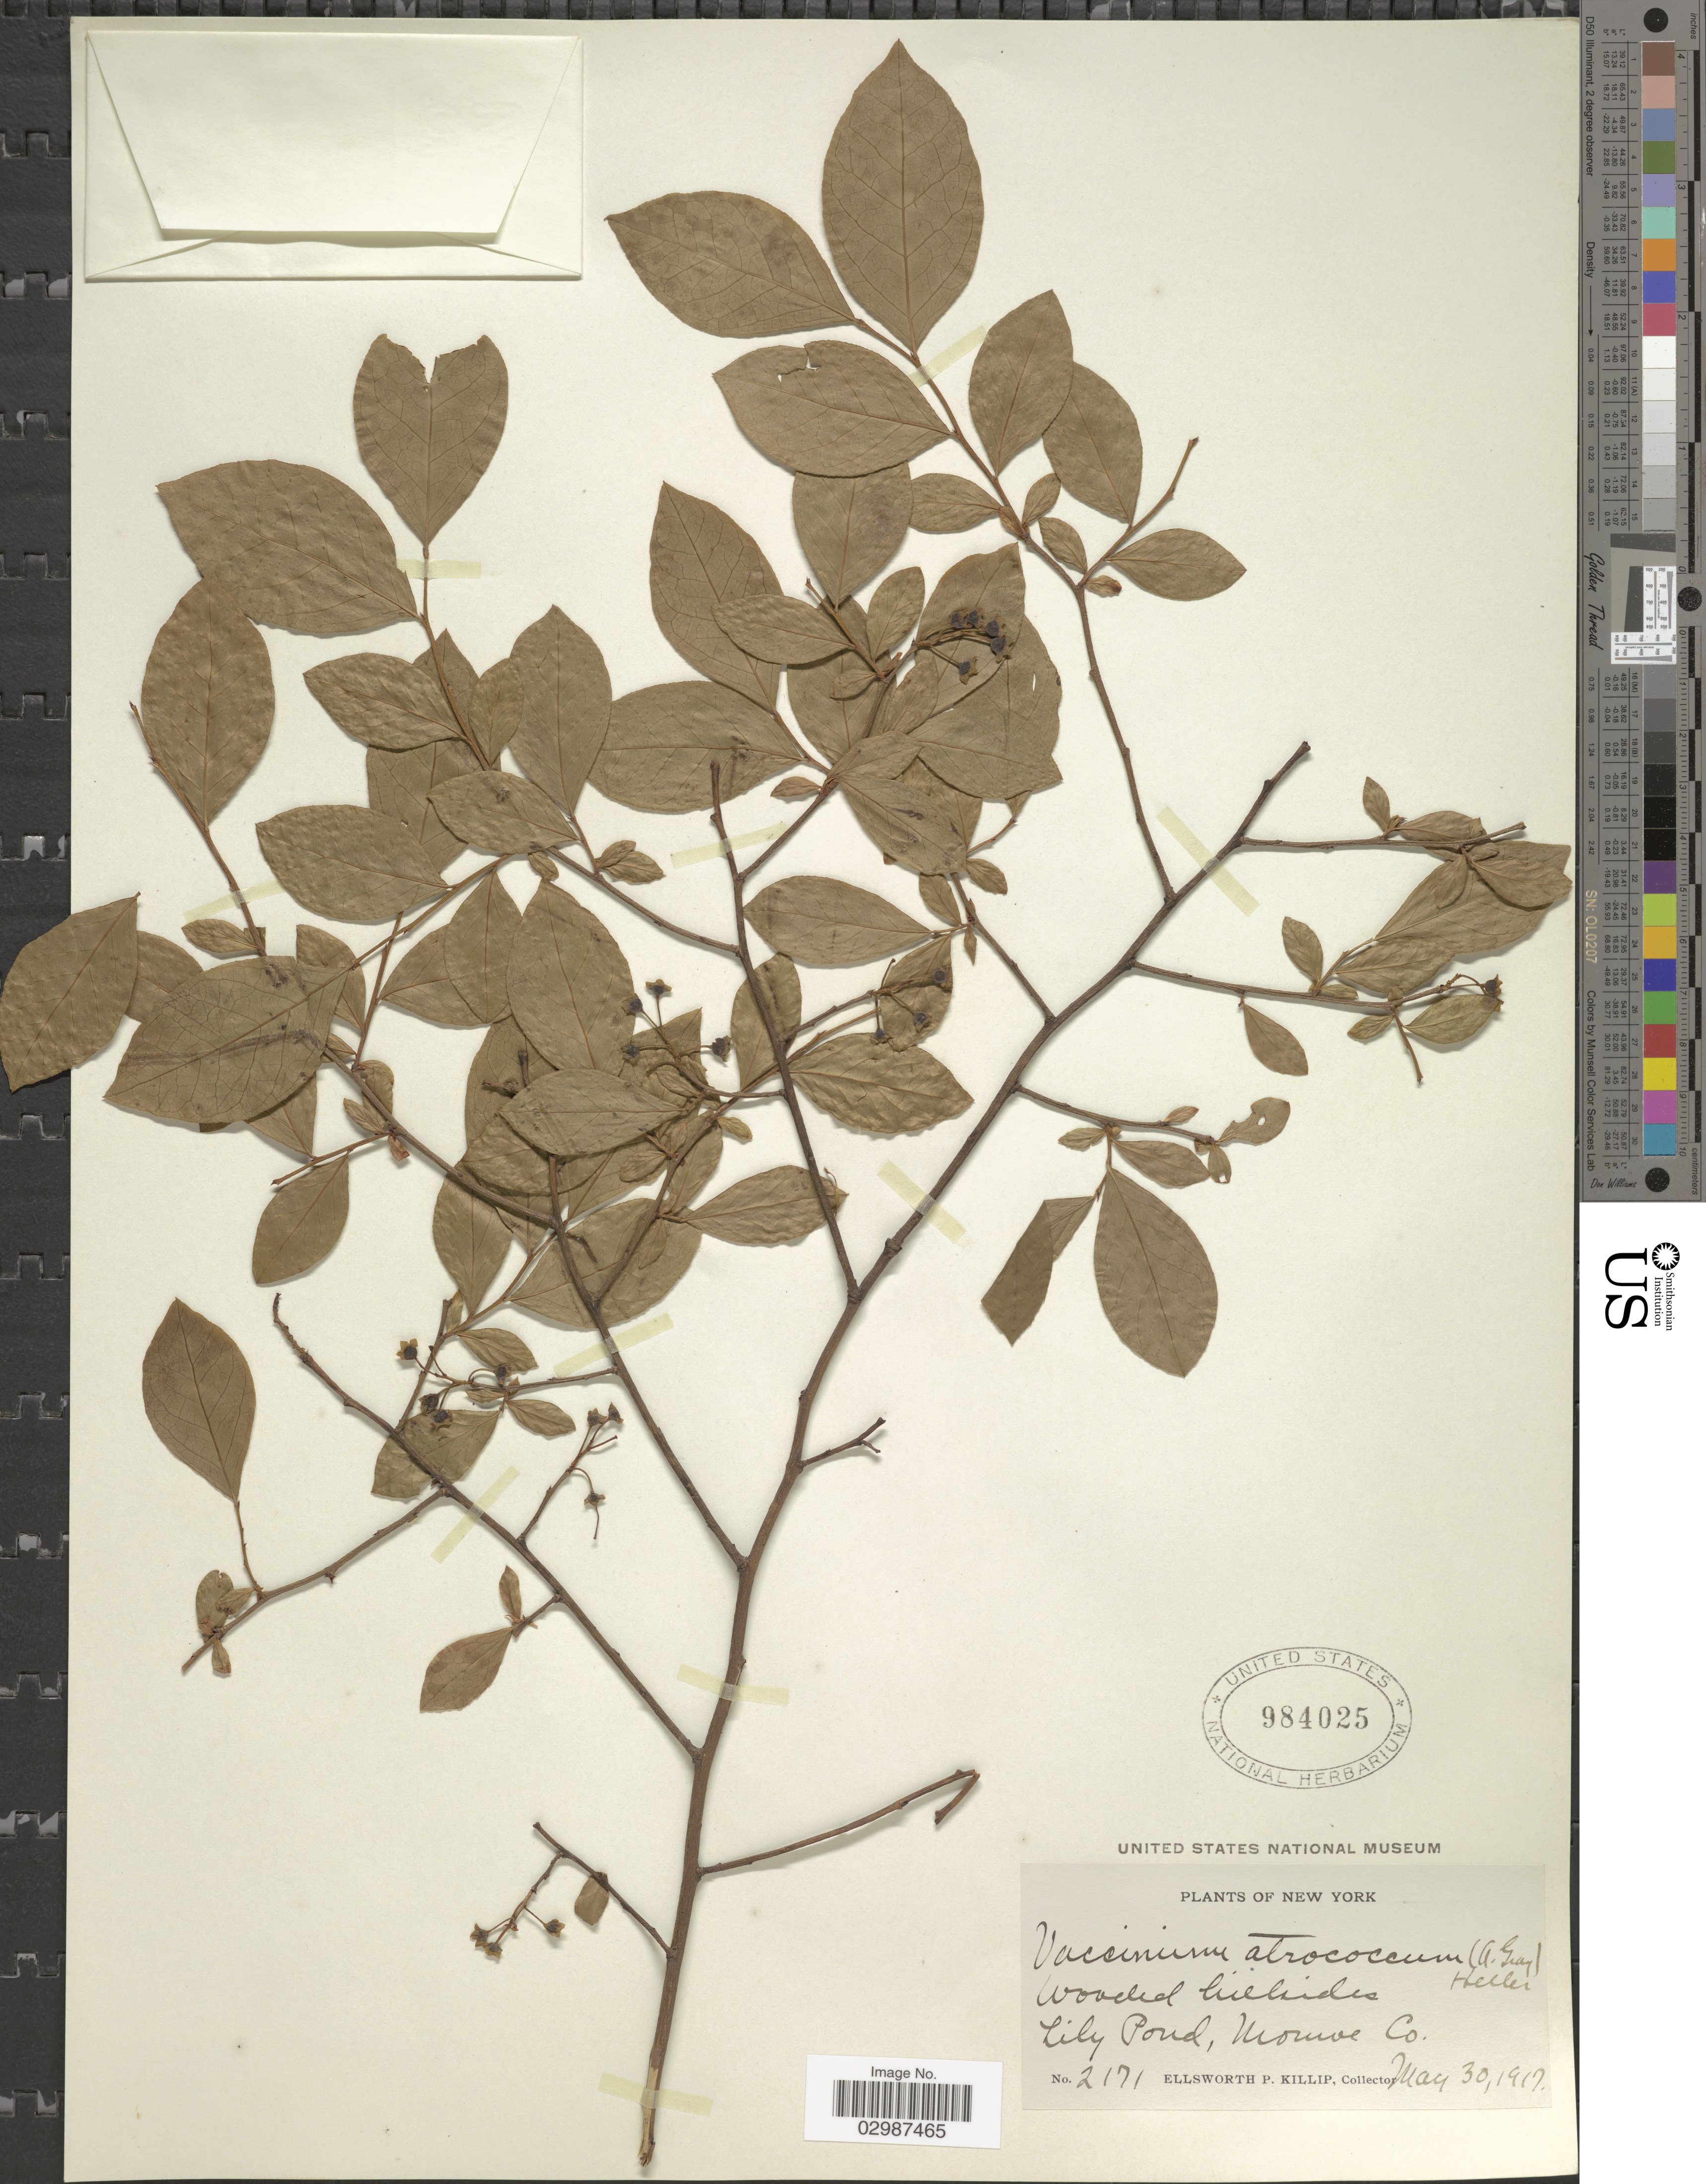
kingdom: Plantae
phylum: Tracheophyta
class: Magnoliopsida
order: Ericales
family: Ericaceae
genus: Vaccinium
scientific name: Vaccinium atrococcum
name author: (A. Gray) A. Heller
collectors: E. P. Killip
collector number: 2171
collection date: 1917-05-30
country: United States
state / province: New York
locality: Lily Pond, Monroe Co.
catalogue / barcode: US 984025